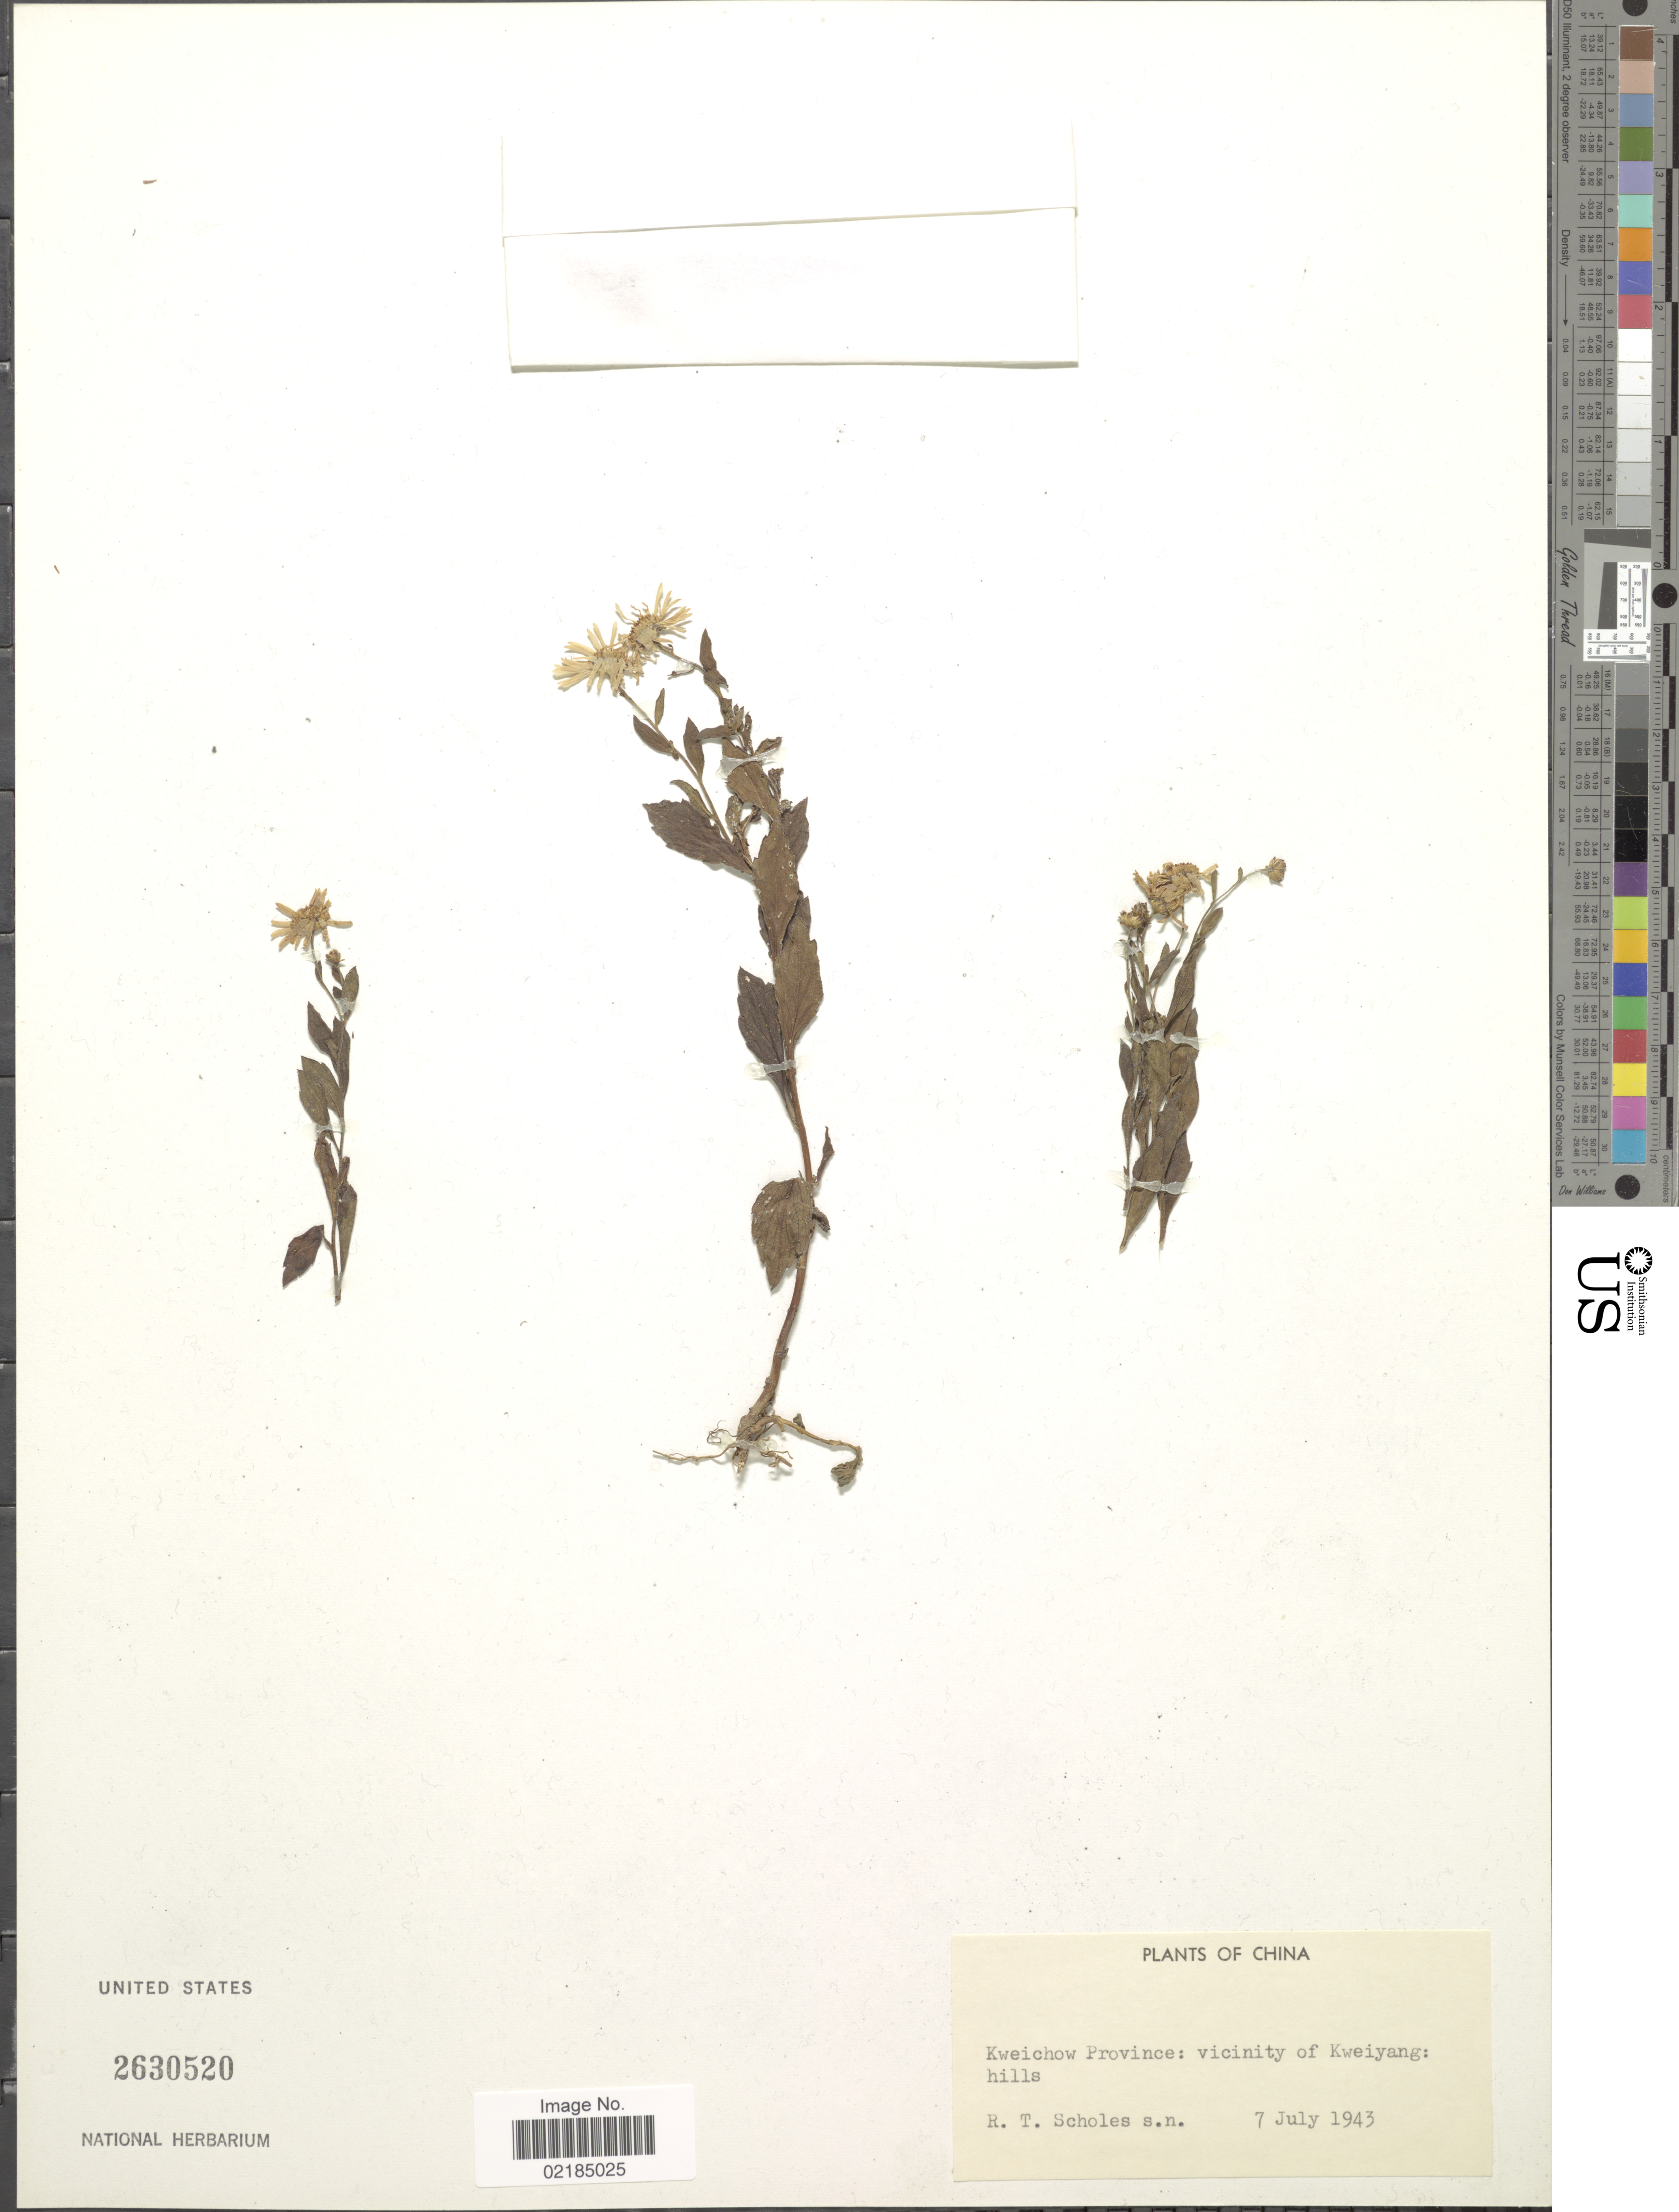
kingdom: Plantae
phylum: Tracheophyta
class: Magnoliopsida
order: Asterales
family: Asteraceae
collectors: R. Scholes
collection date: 1943-07-07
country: China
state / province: Guizhou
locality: Kweichow Province: vicinity of Kweiyang; hills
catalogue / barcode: US 2630520